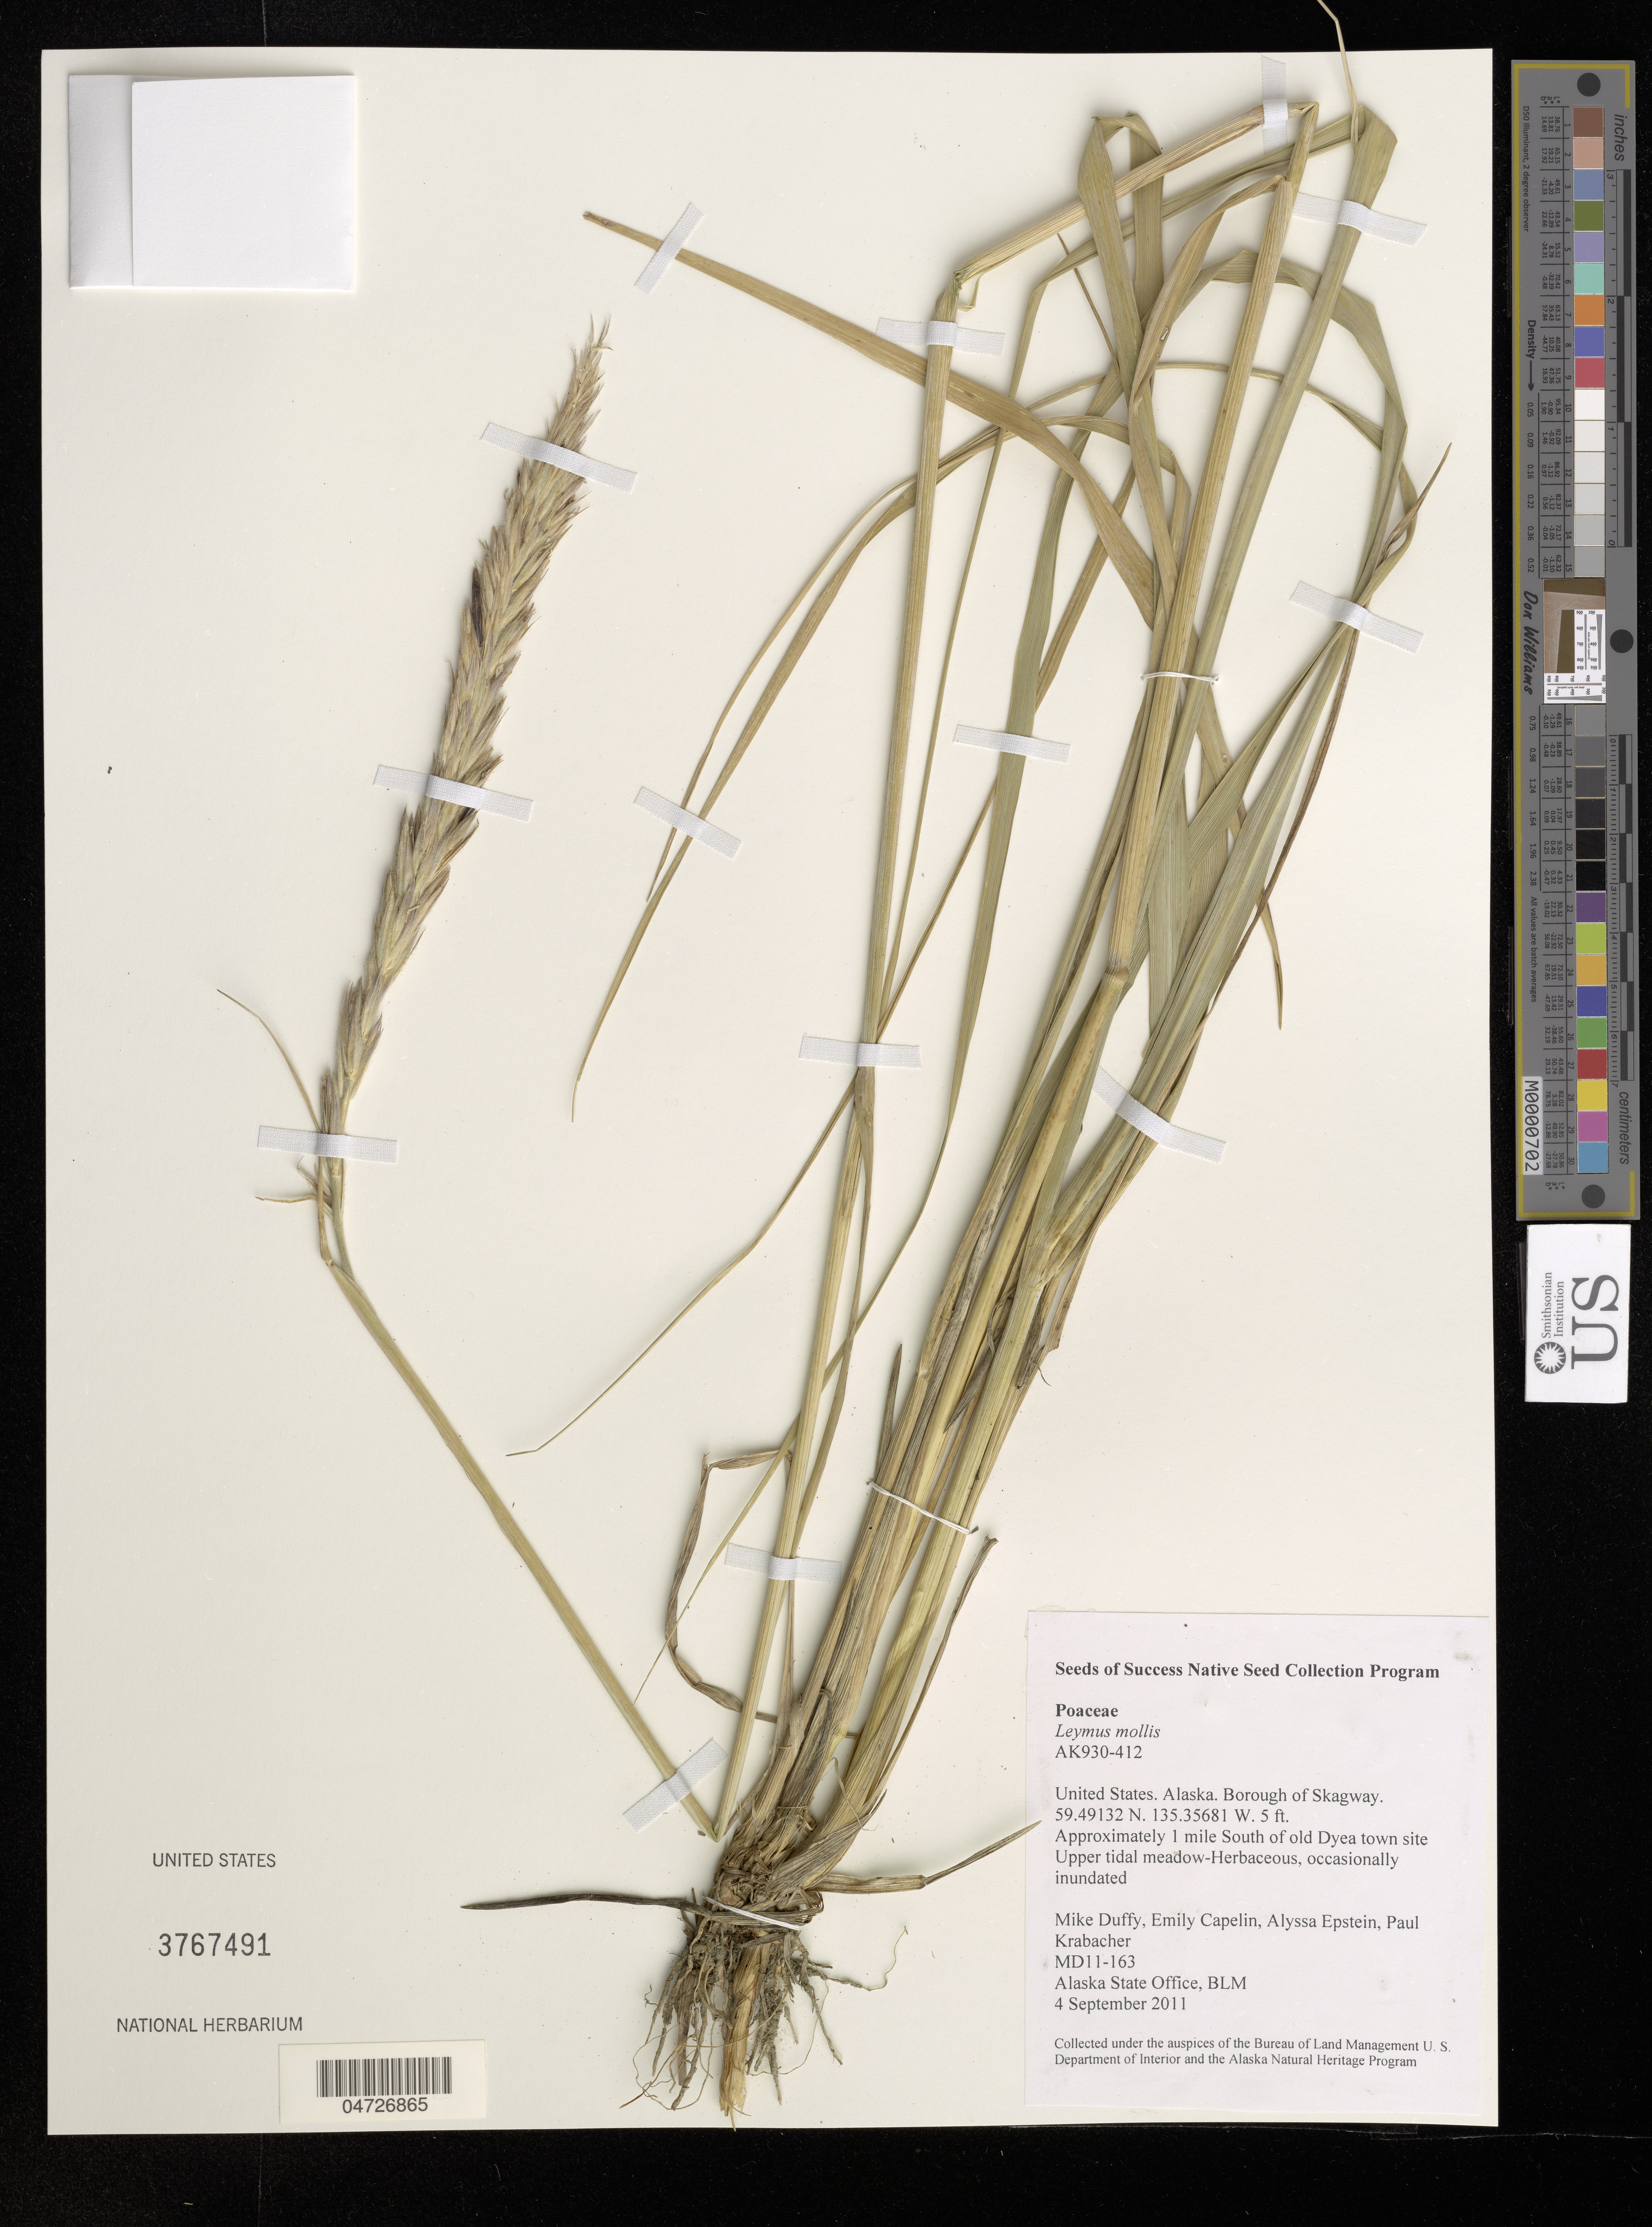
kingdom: Plantae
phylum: Tracheophyta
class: Liliopsida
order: Poales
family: Poaceae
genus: Leymus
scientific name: Leymus mollis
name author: (Trin.) Pilg.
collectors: M. Duffy, E. Capelin, A. Epstein & P. Krabacher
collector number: MD11-163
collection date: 2011-09-04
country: United States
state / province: Alaska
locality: Borough of Skagway. Approximately 1 mile South of old Dyea town site.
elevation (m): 2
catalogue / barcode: US 3767491